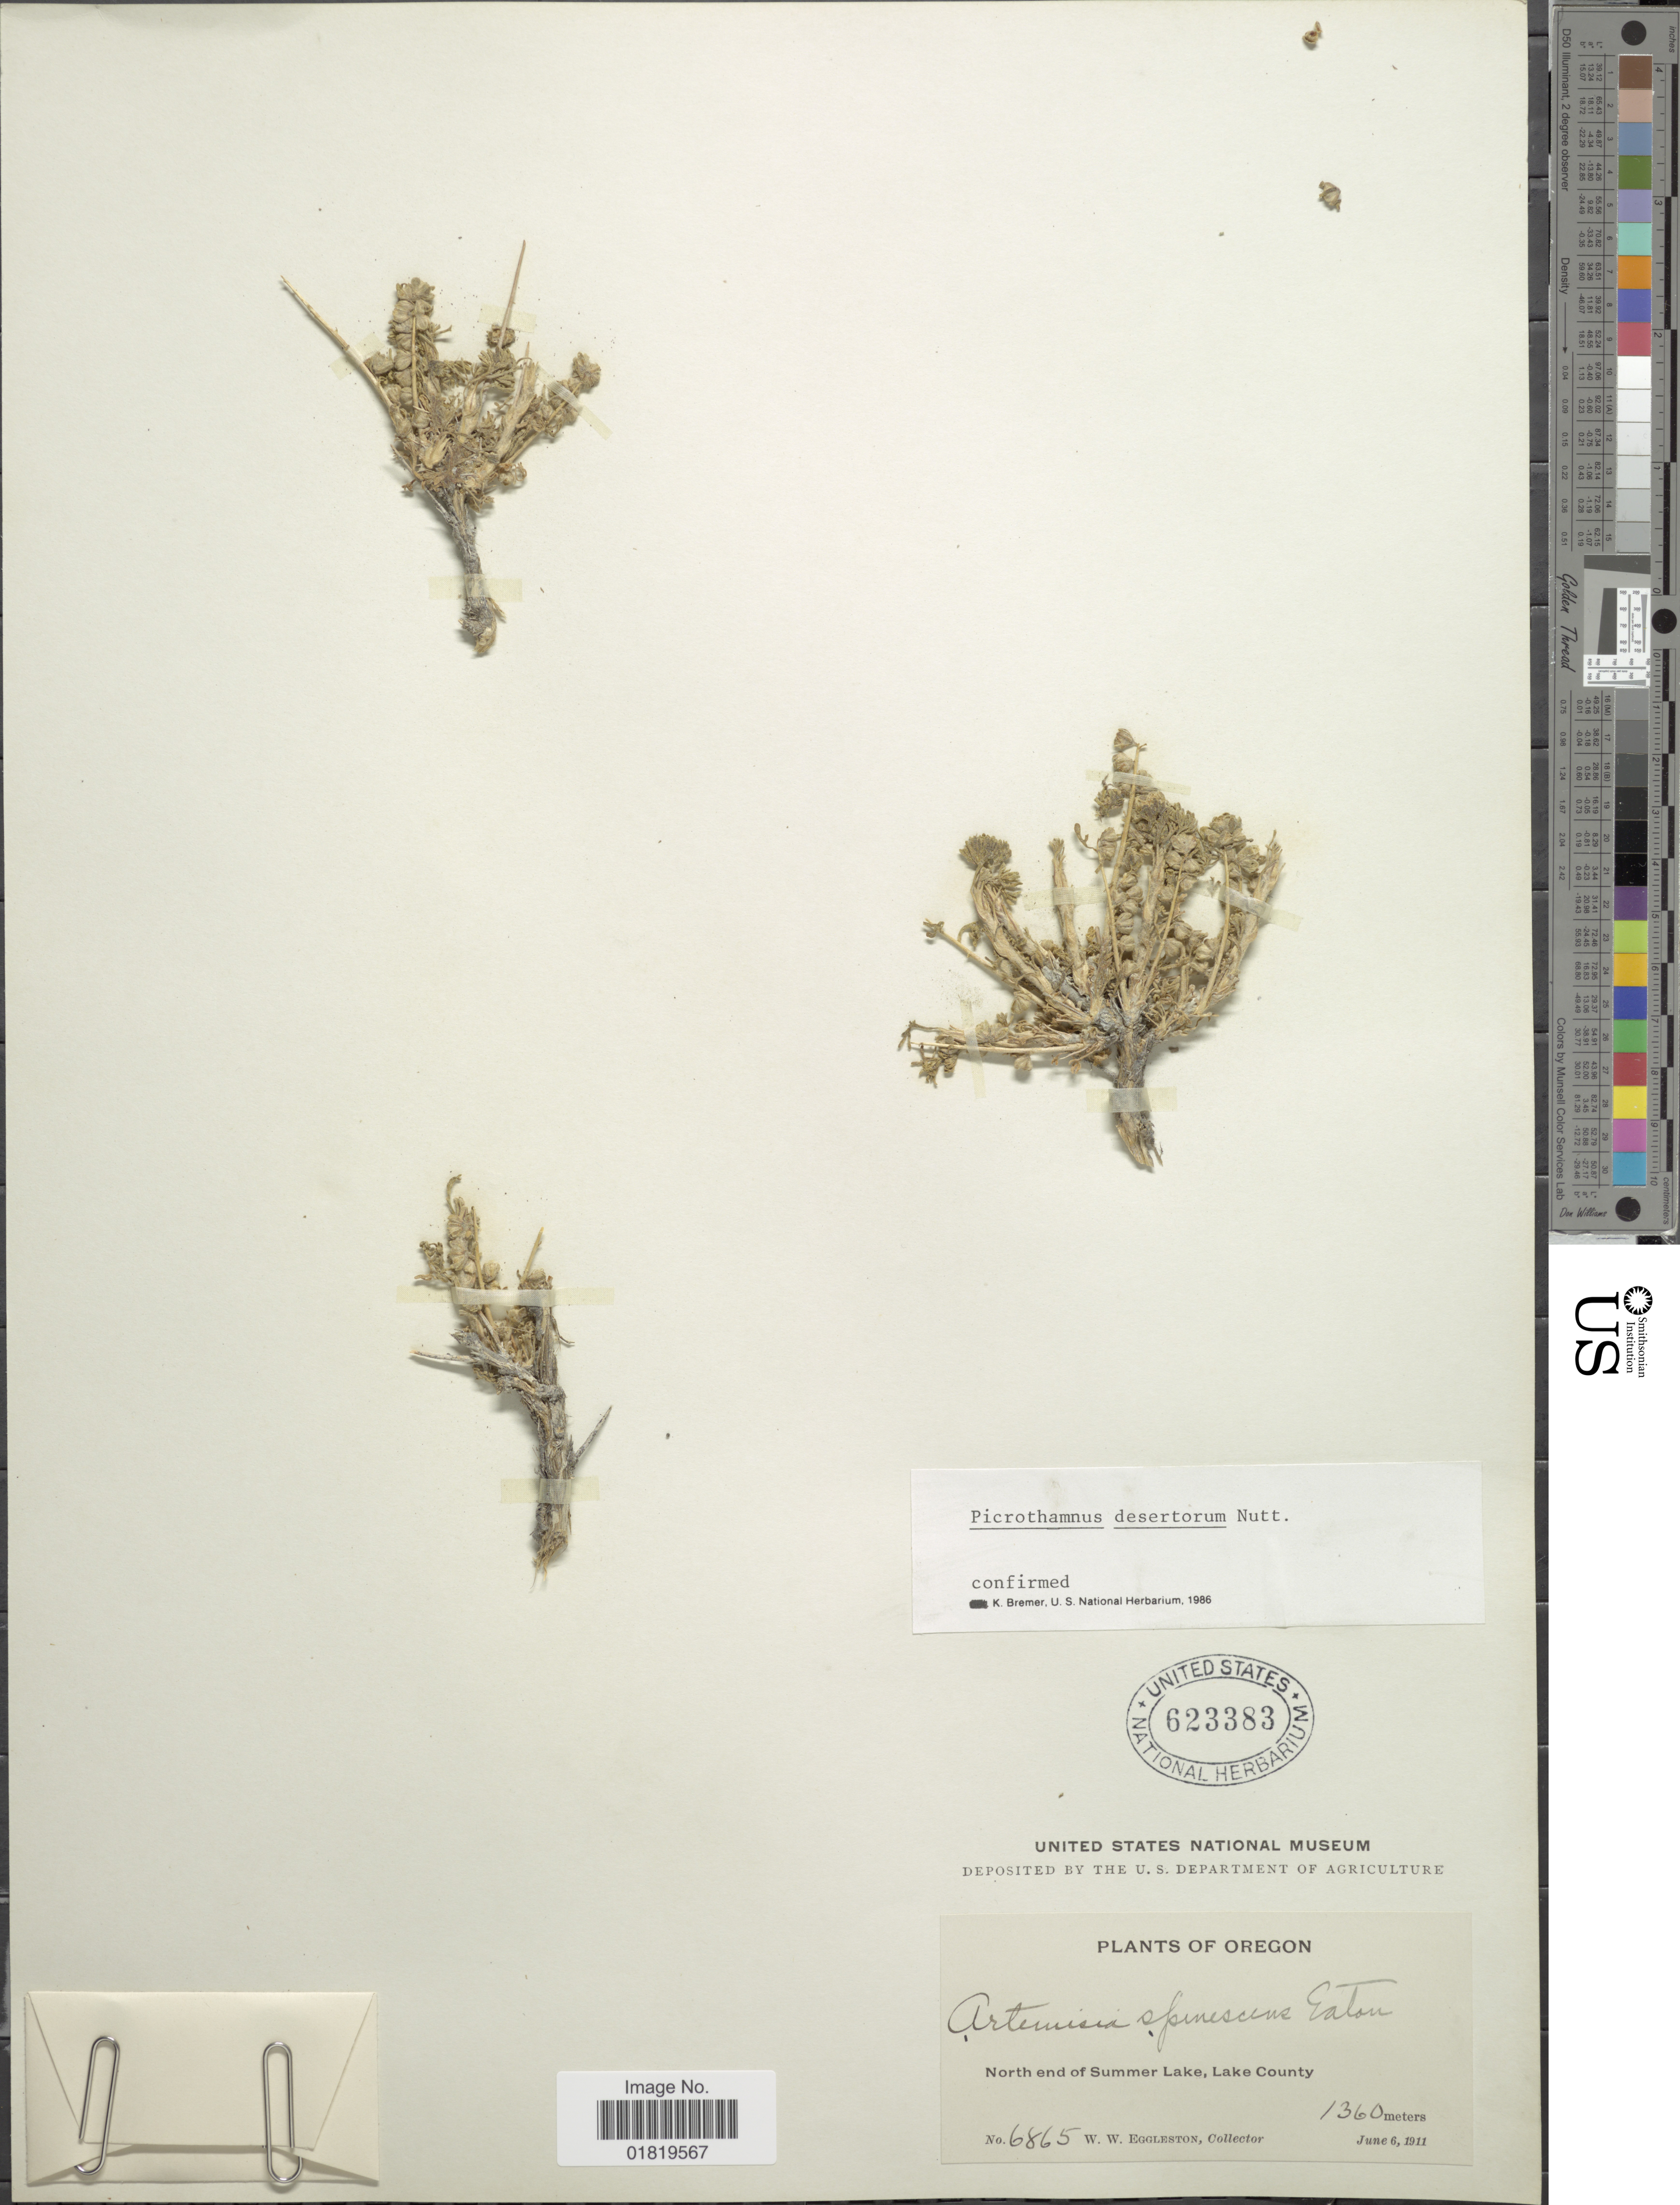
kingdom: Plantae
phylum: Tracheophyta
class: Magnoliopsida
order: Asterales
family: Asteraceae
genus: Picrothamnus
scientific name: Picrothamnus desertorum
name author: Nutt.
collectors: W. W. Eggleston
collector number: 6865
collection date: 1911-06-06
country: United States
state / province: Oregon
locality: North end of Summer Lake, Lake County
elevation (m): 1360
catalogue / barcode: US 623383